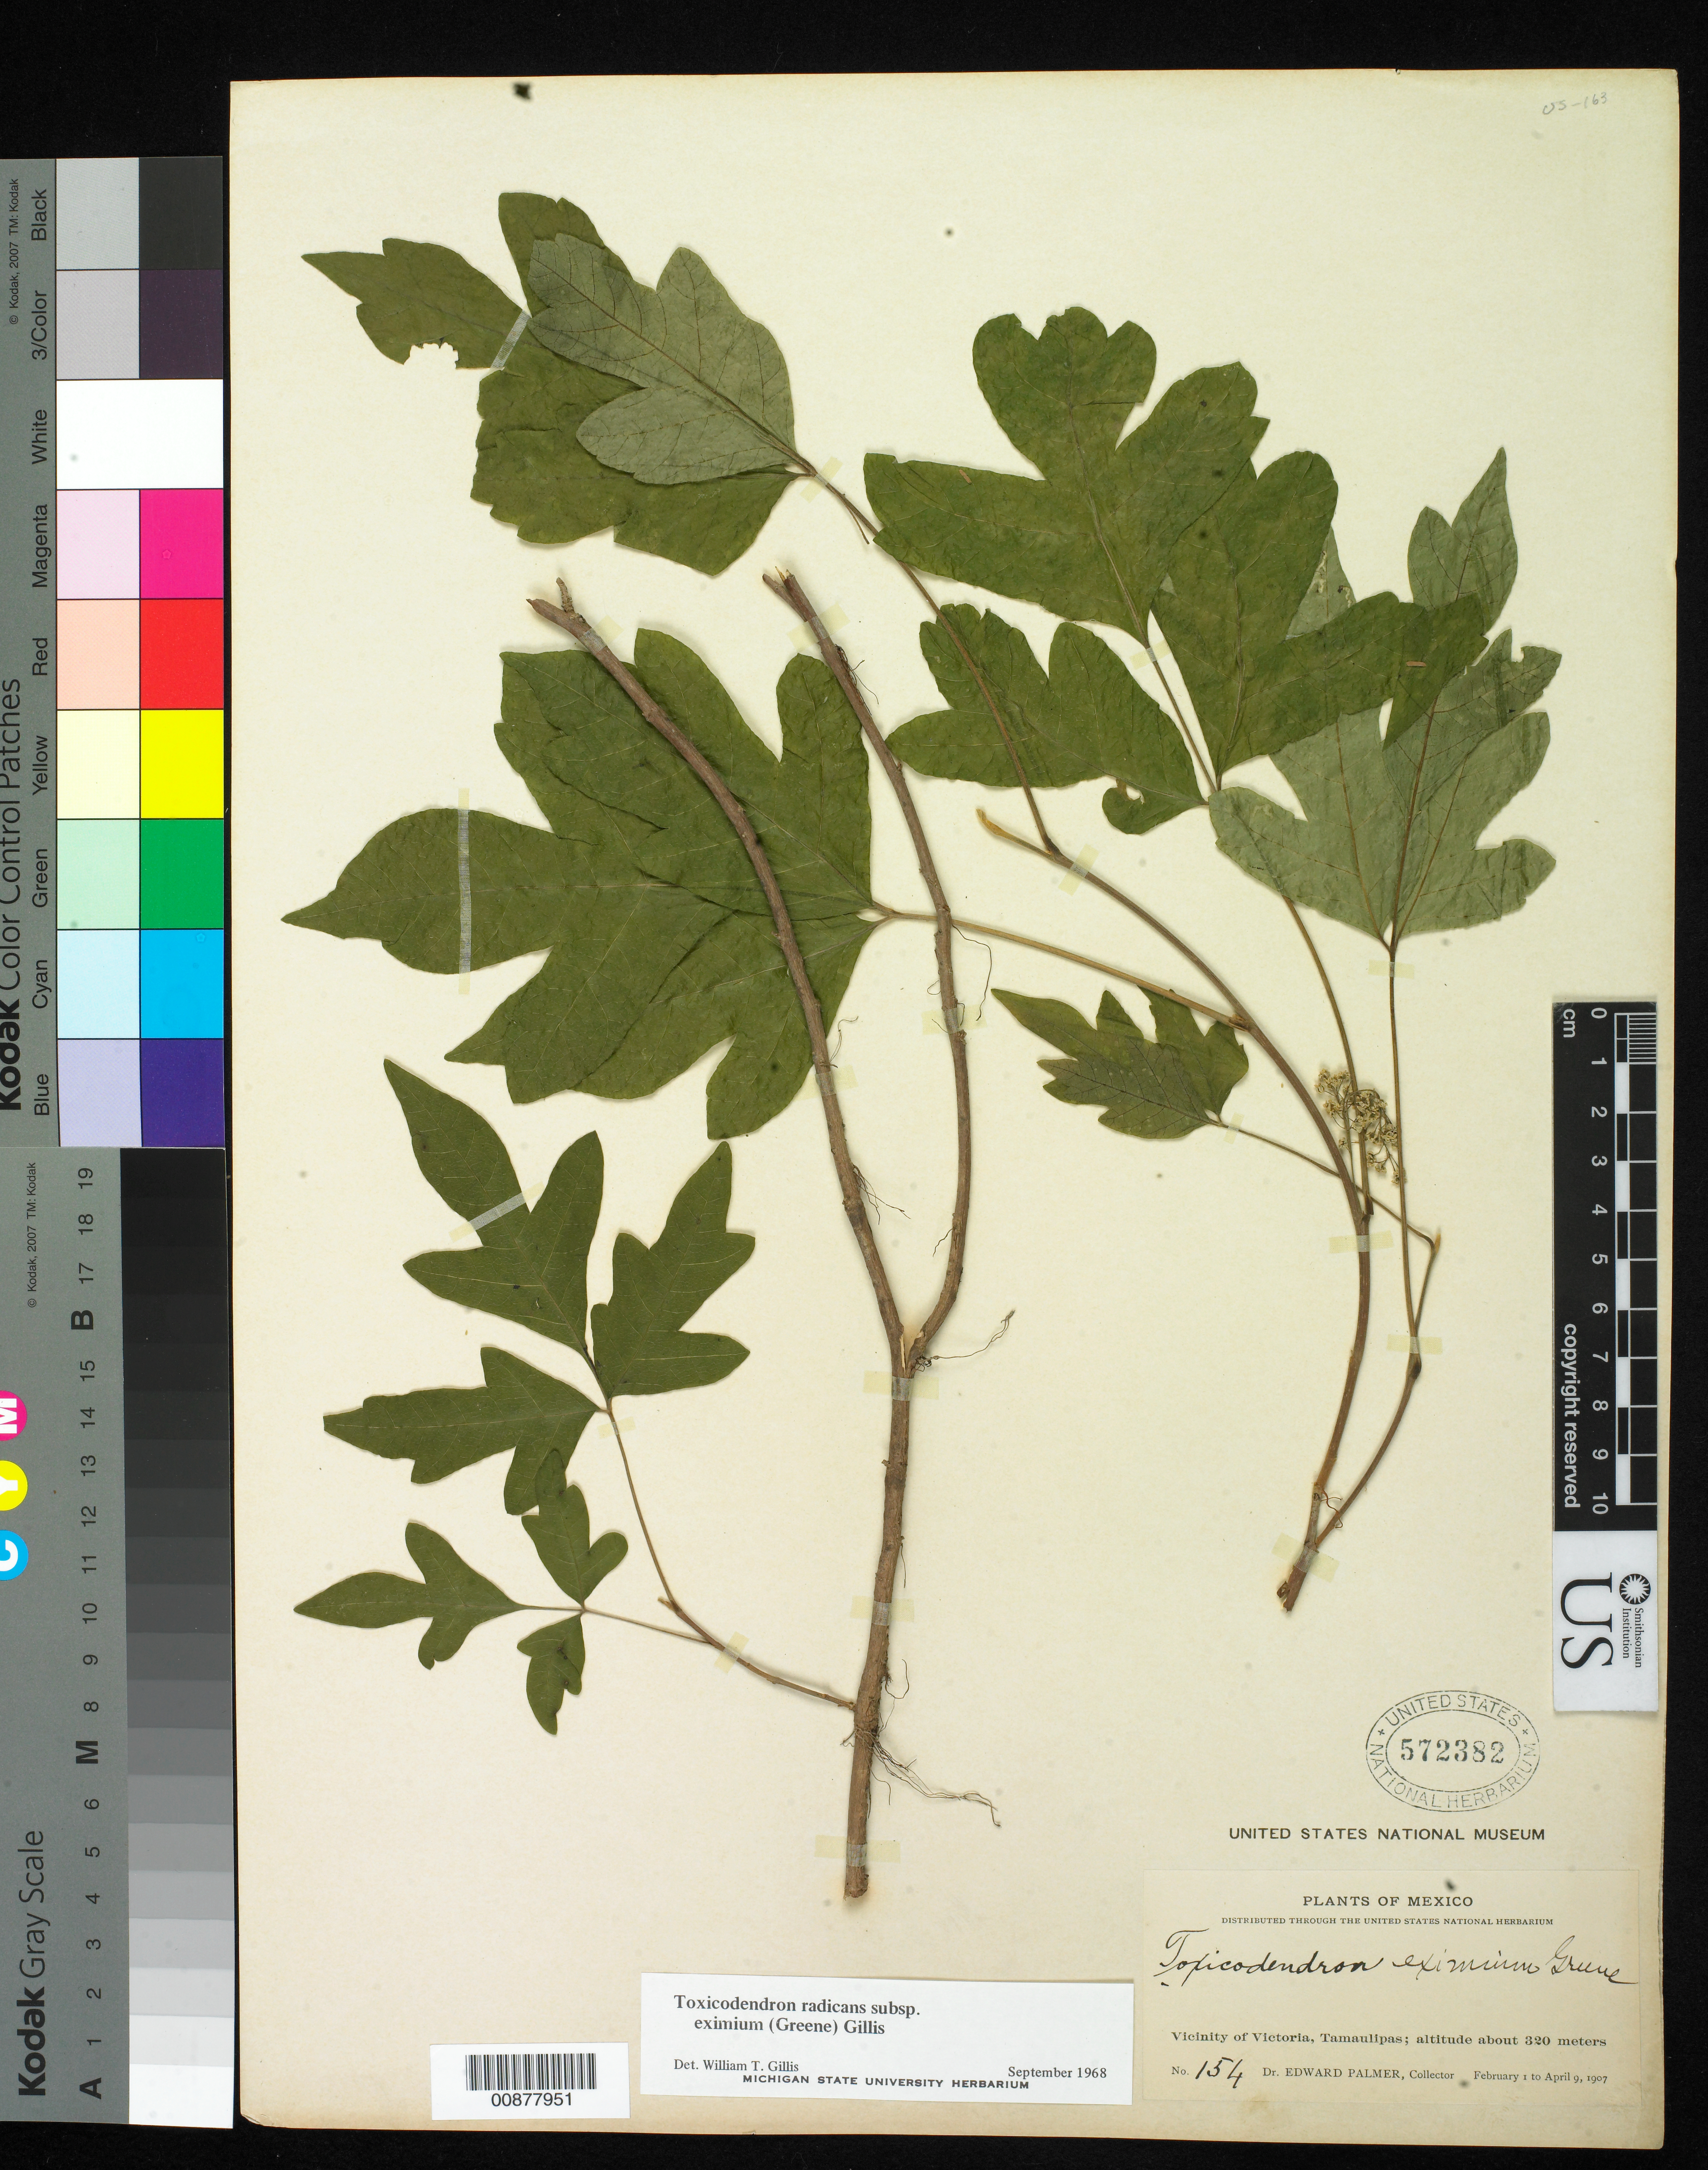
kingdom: Plantae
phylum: Tracheophyta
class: Magnoliopsida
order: Sapindales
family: Anacardiaceae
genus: Toxicodendron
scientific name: Toxicodendron radicans subsp. eximium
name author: (Greene) Gillis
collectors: E. Palmer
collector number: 154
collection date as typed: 01 Feb 1907 to 09 Apr 1907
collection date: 1907-02-01/1907-04-09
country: Mexico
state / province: Tamaulipas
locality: Vicinity of Victoria.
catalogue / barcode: US 572382